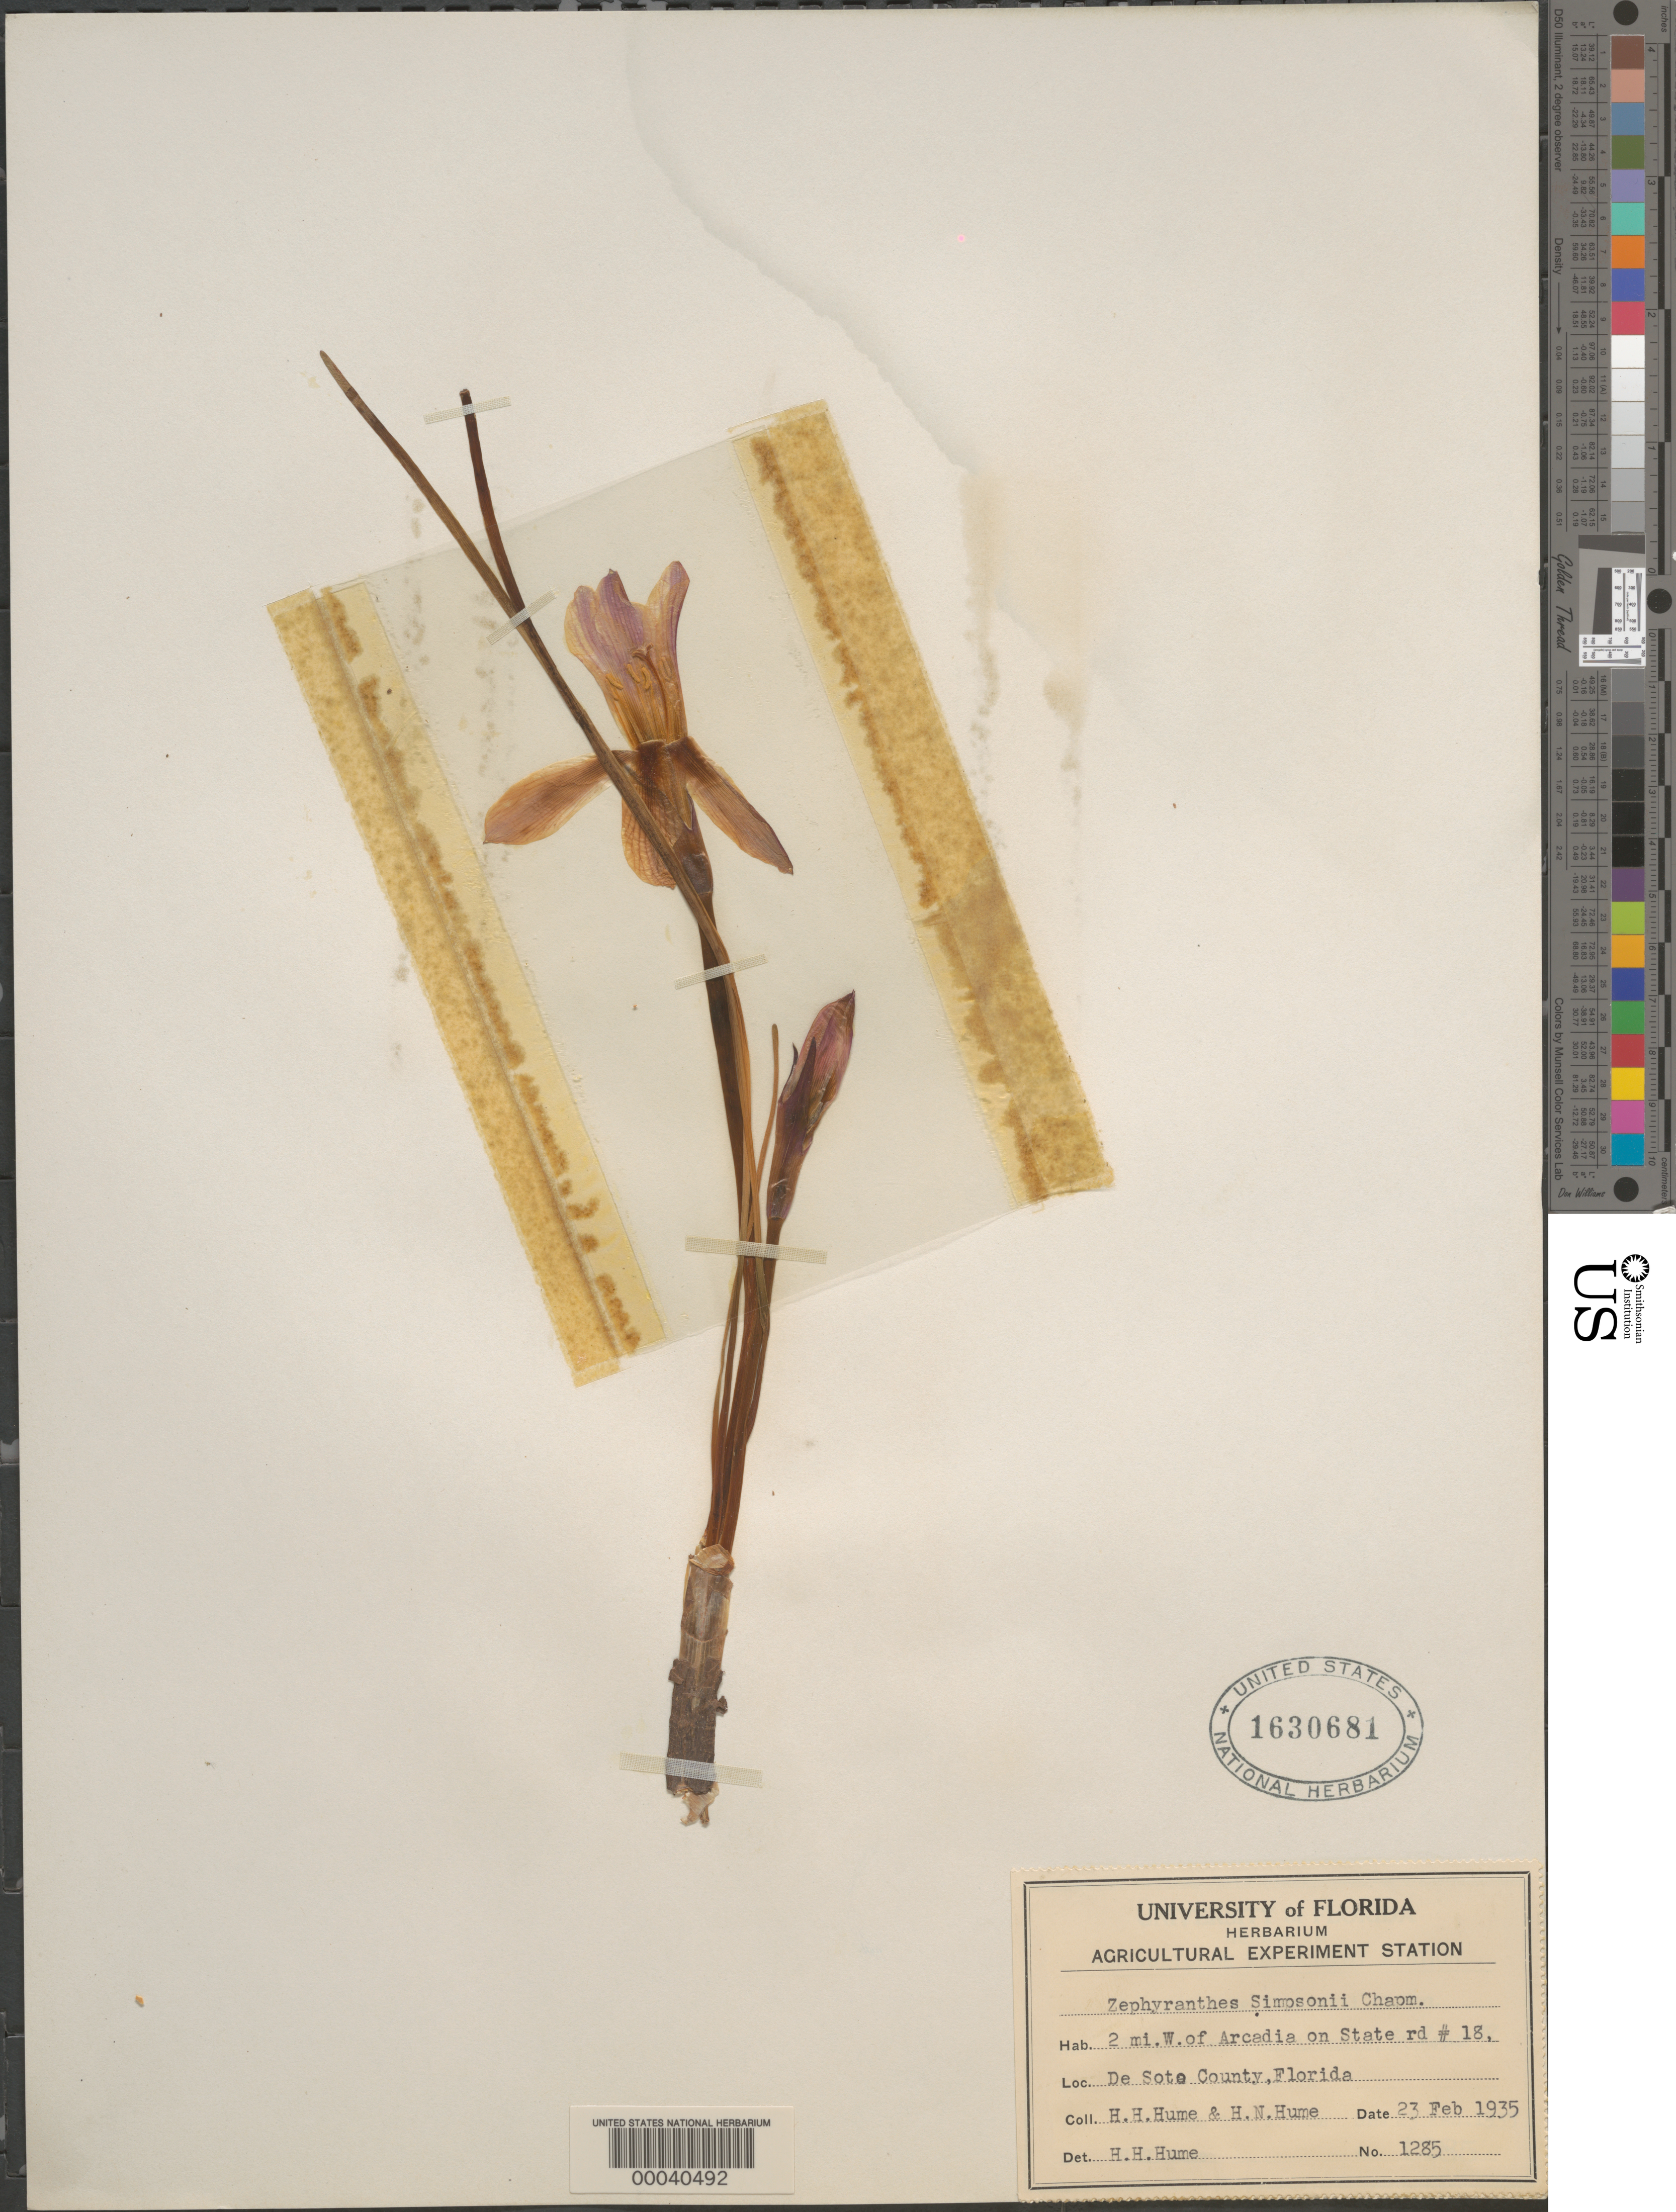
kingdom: Plantae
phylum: Tracheophyta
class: Liliopsida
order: Asparagales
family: Amaryllidaceae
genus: Zephyranthes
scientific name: Zephyranthes simpsonii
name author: Chapm.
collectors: H. Hume & H. Hume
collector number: Univ Of Fl Herb 1285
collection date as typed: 23 Feb 1935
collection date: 1935-02-23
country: United States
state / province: Florida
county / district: De Soto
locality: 2 mi. w of arcadia on state rd 18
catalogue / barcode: US 1630681